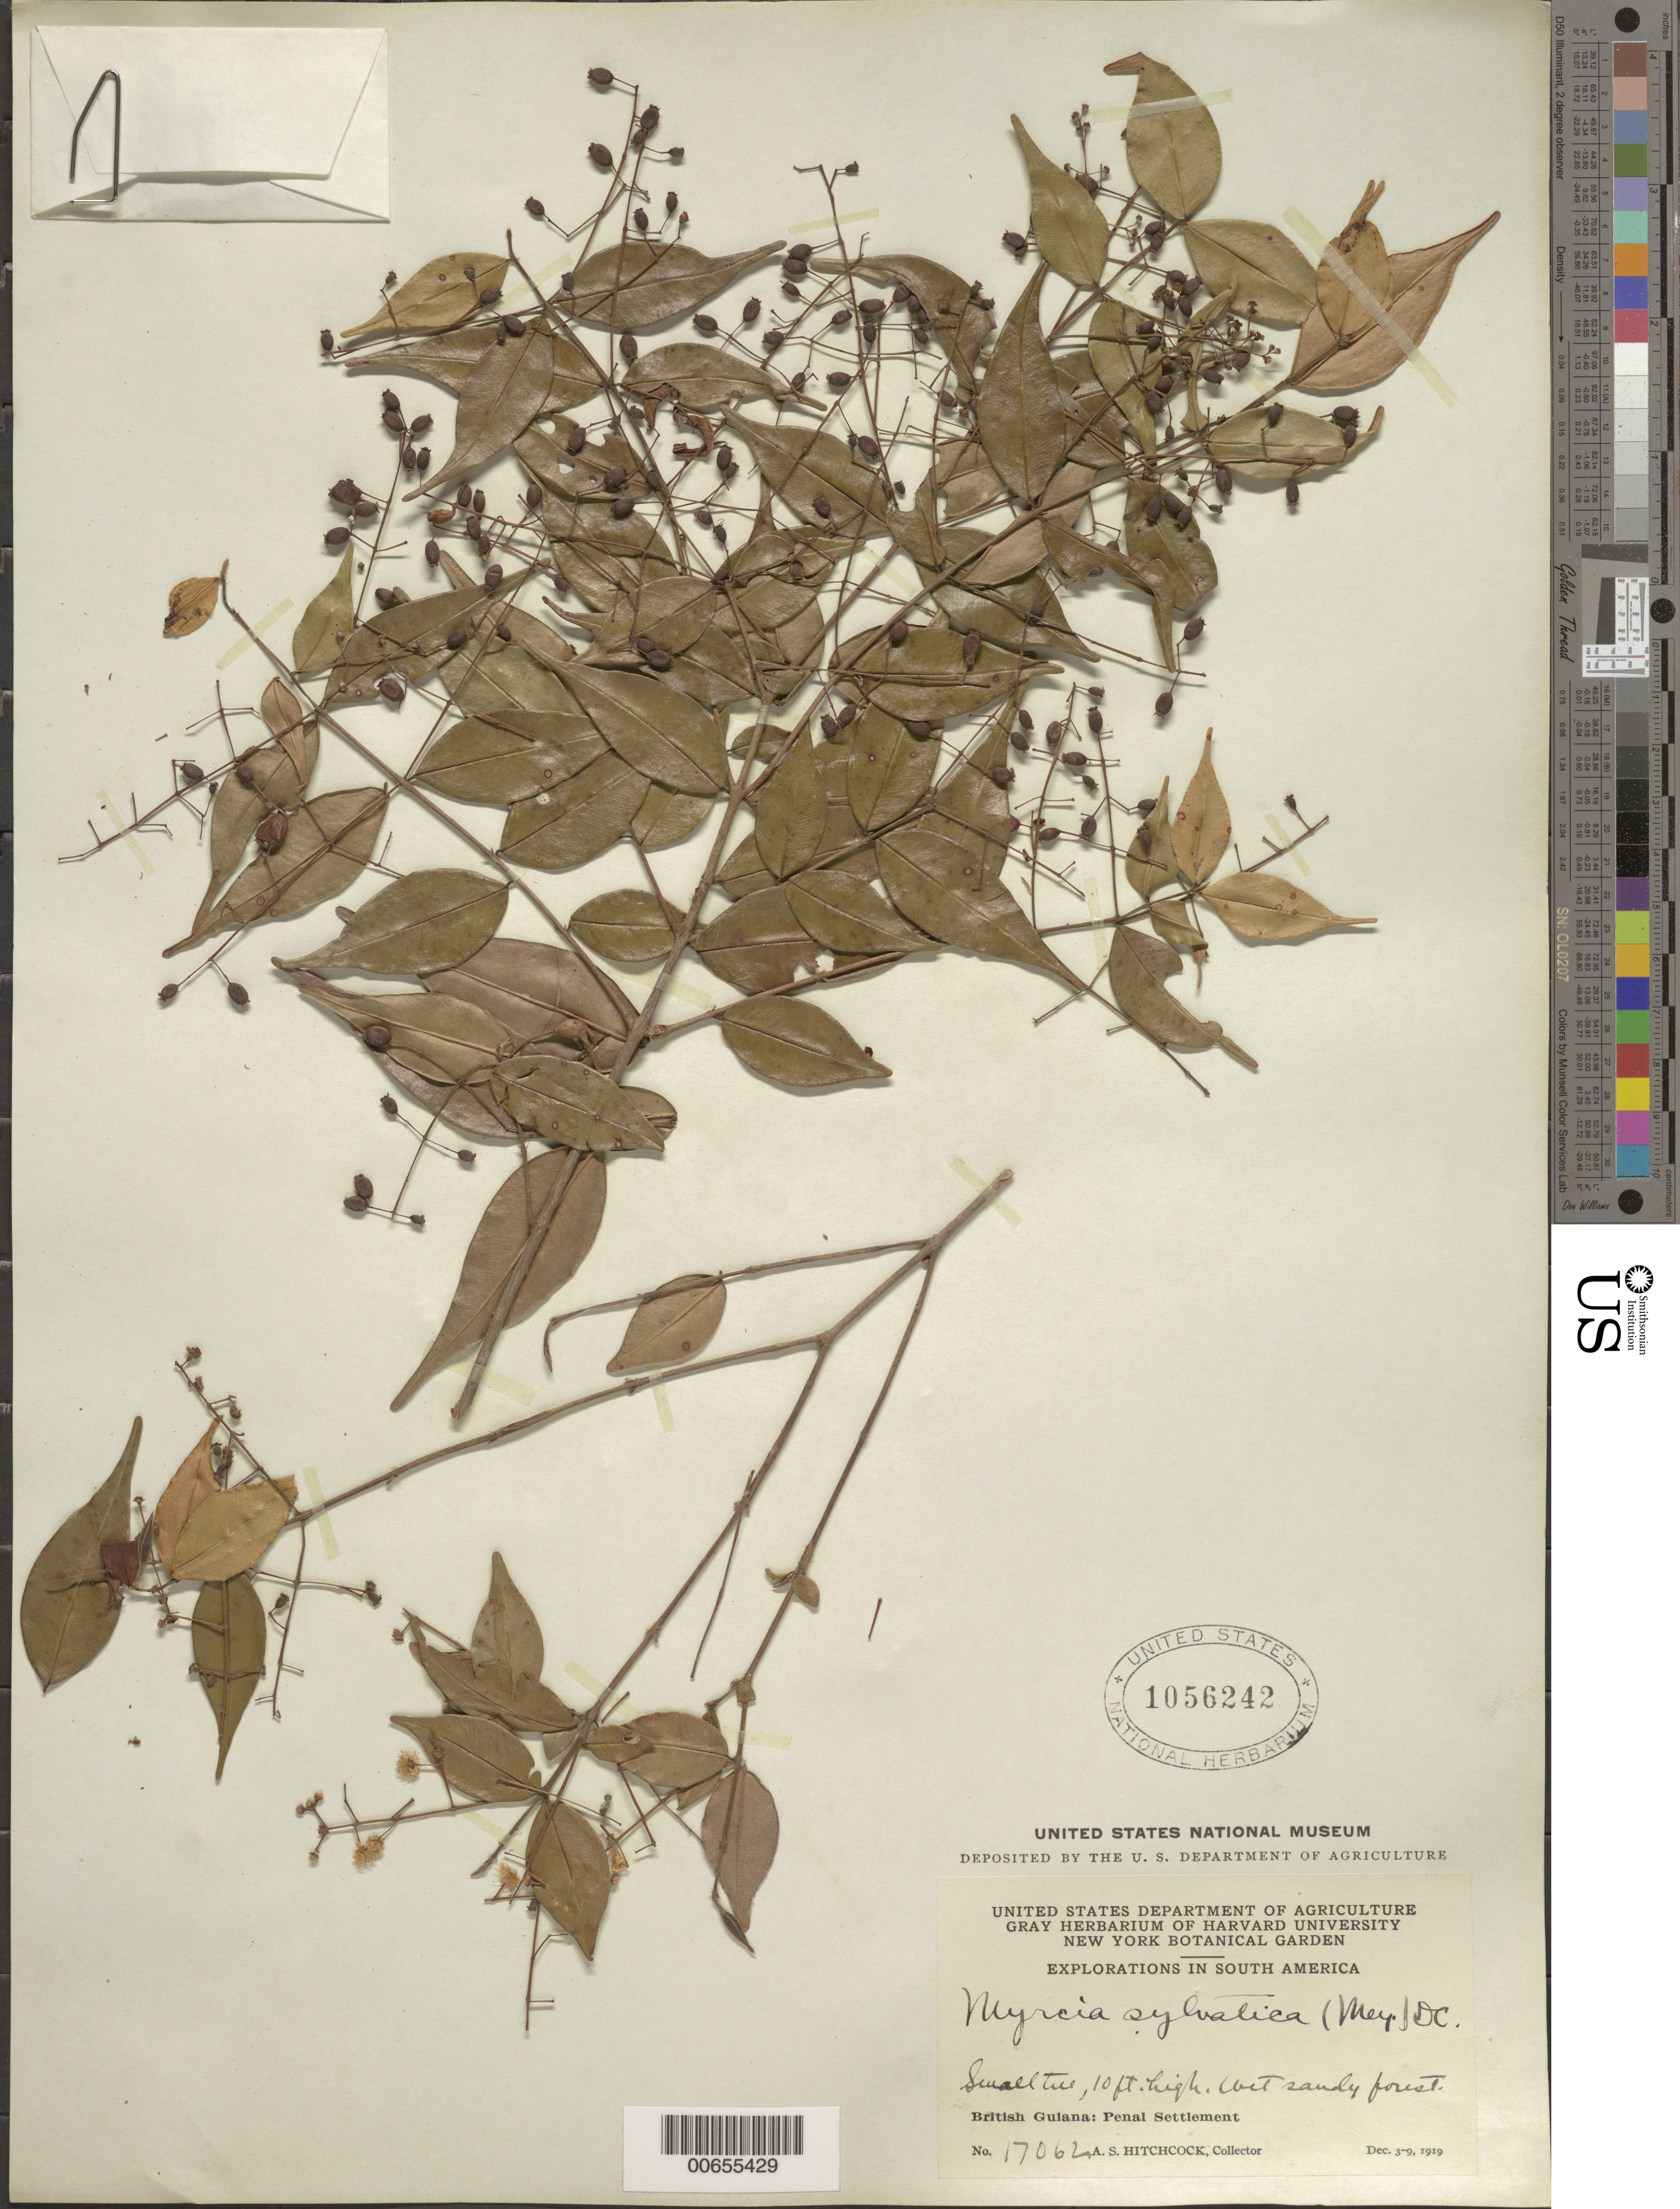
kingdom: Plantae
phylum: Tracheophyta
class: Magnoliopsida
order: Myrtales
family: Myrtaceae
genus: Myrcia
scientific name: Myrcia sylvatica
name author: (G. Mey.) DC.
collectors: A. S. Hitchcock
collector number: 17062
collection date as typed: Dec. 3-9, 1919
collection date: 1919-12-03/1919-12-09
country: Guyana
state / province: Cuyuni-Mazaruni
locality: Penal Settlement, on W side of Essequibo River, near mouth of Mazaruni River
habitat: Wet sandy forest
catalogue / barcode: US 1056242